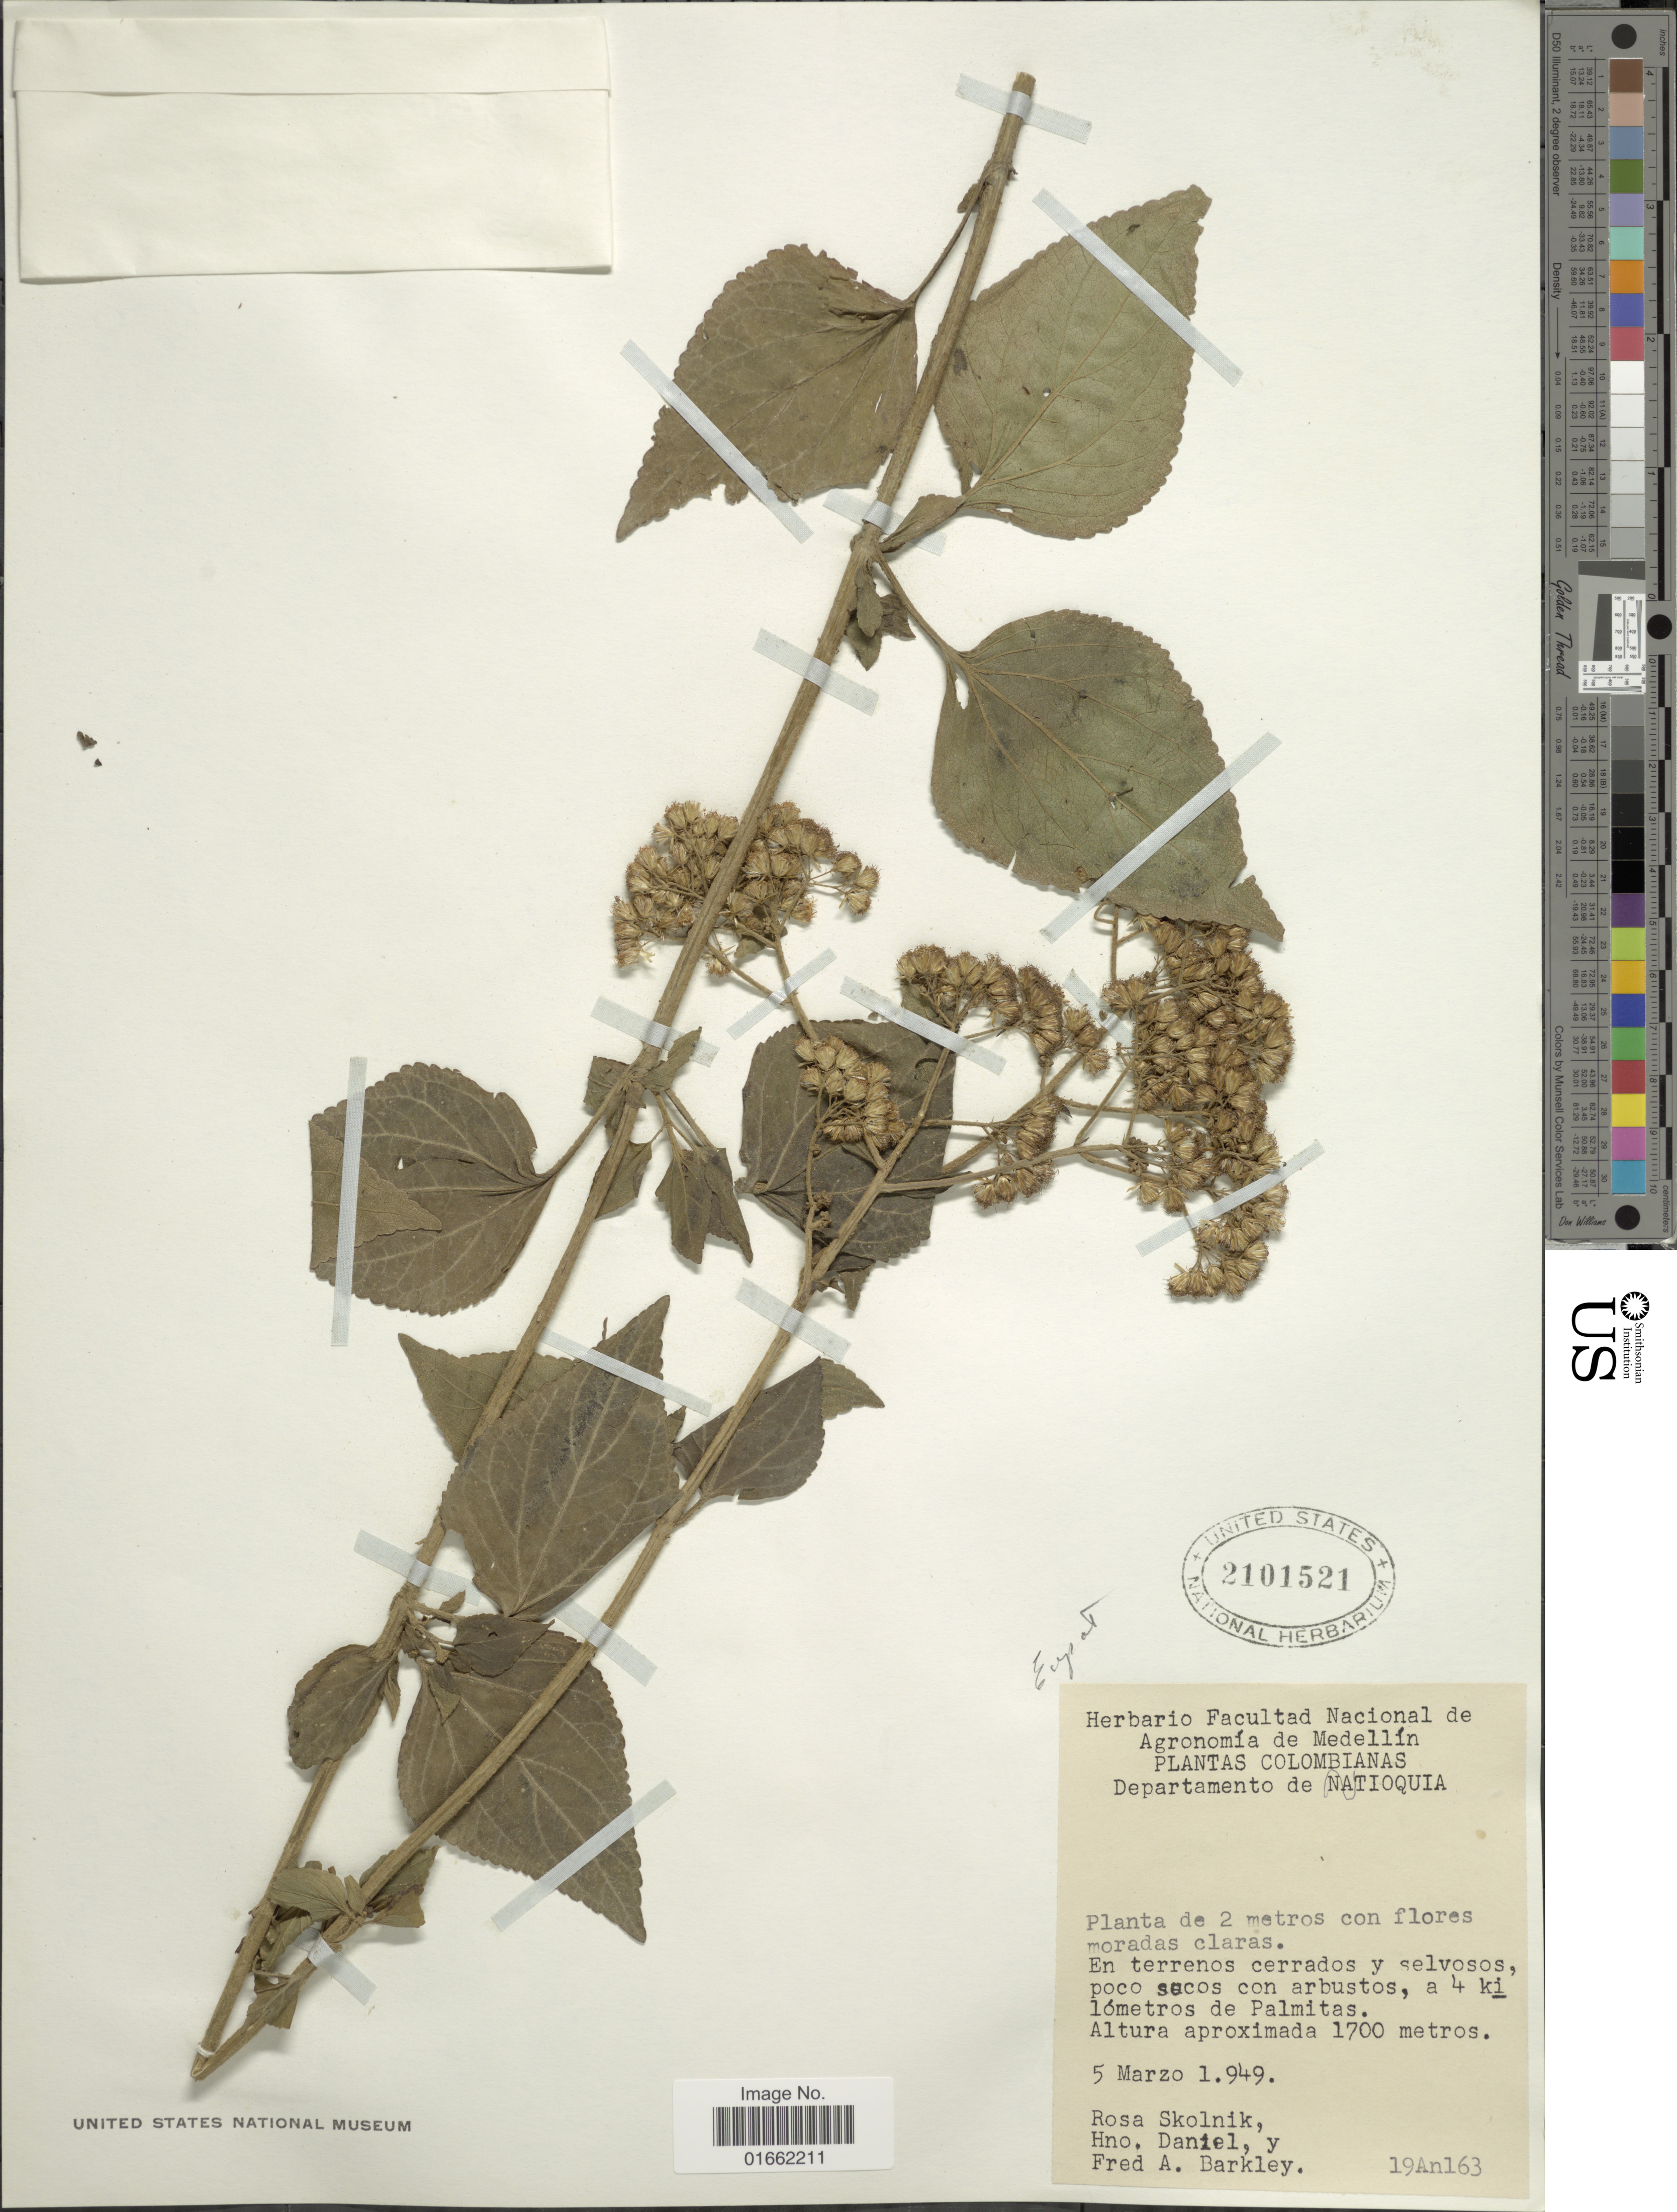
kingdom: Plantae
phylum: Tracheophyta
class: Magnoliopsida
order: Asterales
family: Asteraceae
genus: Fleischmannia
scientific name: Fleischmannia mayorii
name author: (B.L. Rob.) R.M. King & H. Rob.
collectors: R. Skolnik, H. Daniel & F. A. Barkley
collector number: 19An163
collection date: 1949-03-05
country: Colombia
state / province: Antioquia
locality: Departamento de Antioquia. A 4 kilómetros de Palmitas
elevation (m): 1700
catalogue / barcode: US 2101521